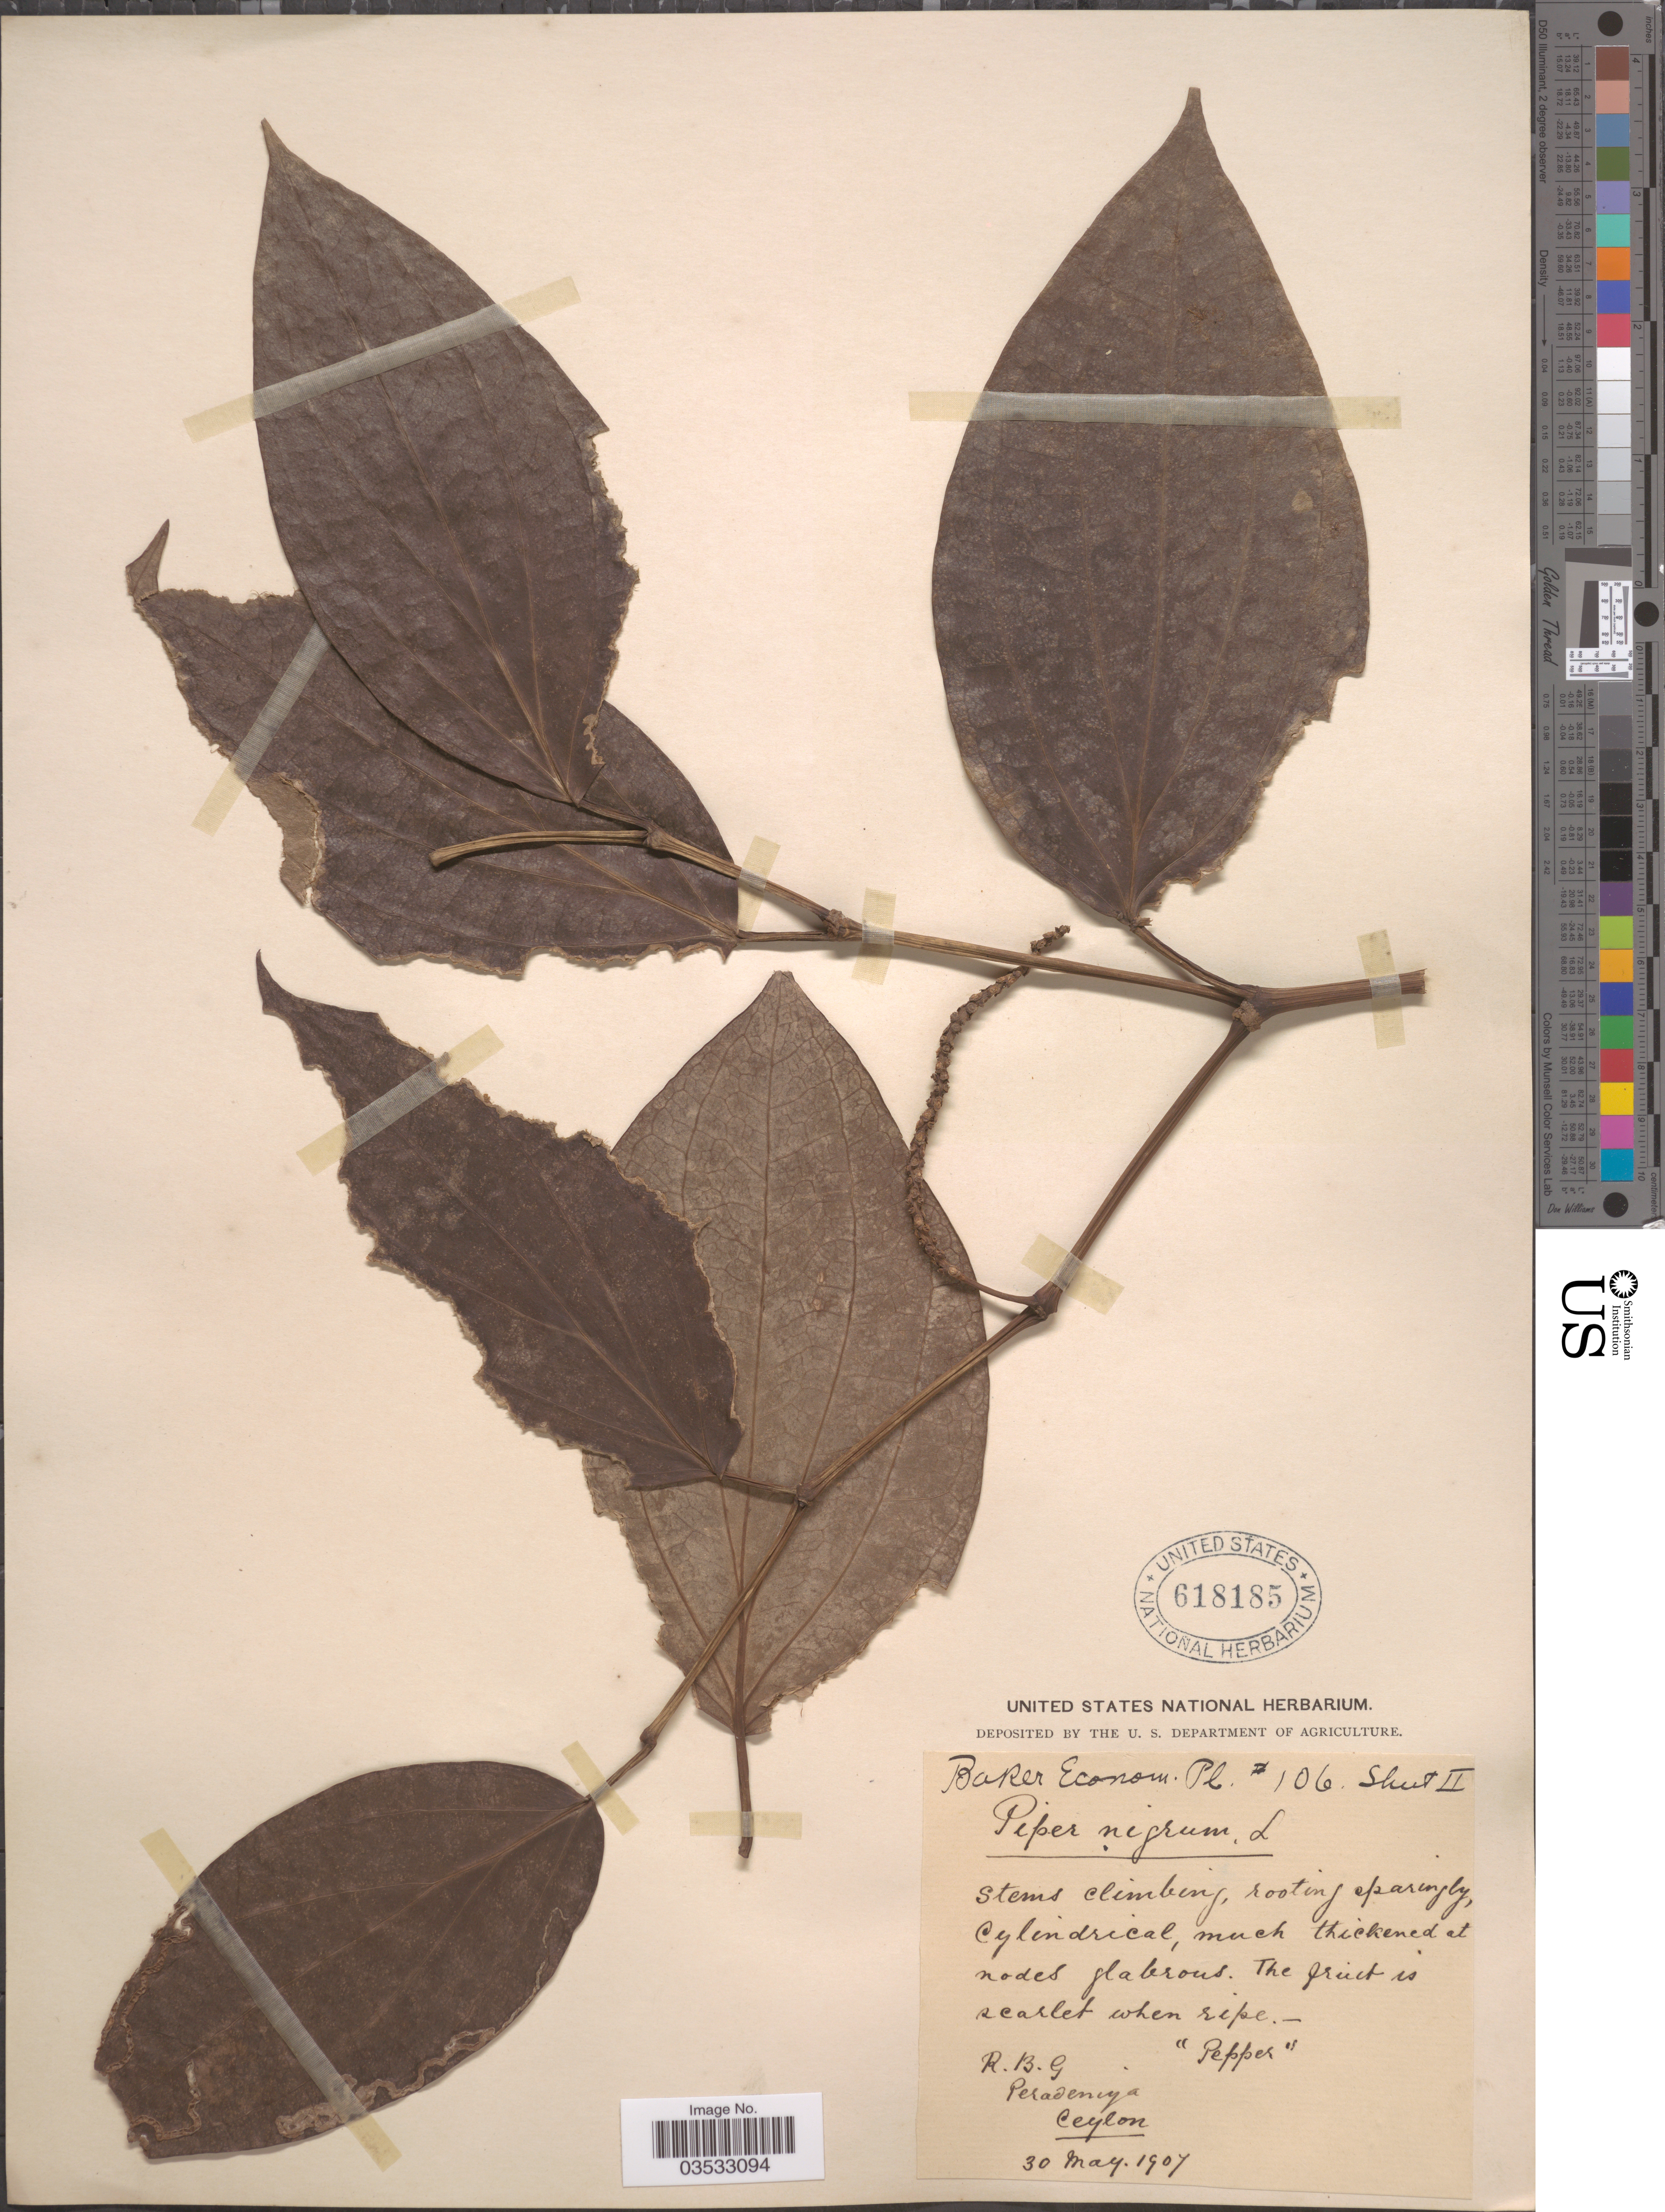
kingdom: Plantae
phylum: Tracheophyta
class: Magnoliopsida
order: Piperales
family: Piperaceae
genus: Piper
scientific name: Piper nigrum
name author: L.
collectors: ex herb. United States National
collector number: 106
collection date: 1907-05-30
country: Sri Lanka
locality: R. B. G. Peradeniya, Ceylon.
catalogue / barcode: US 618185